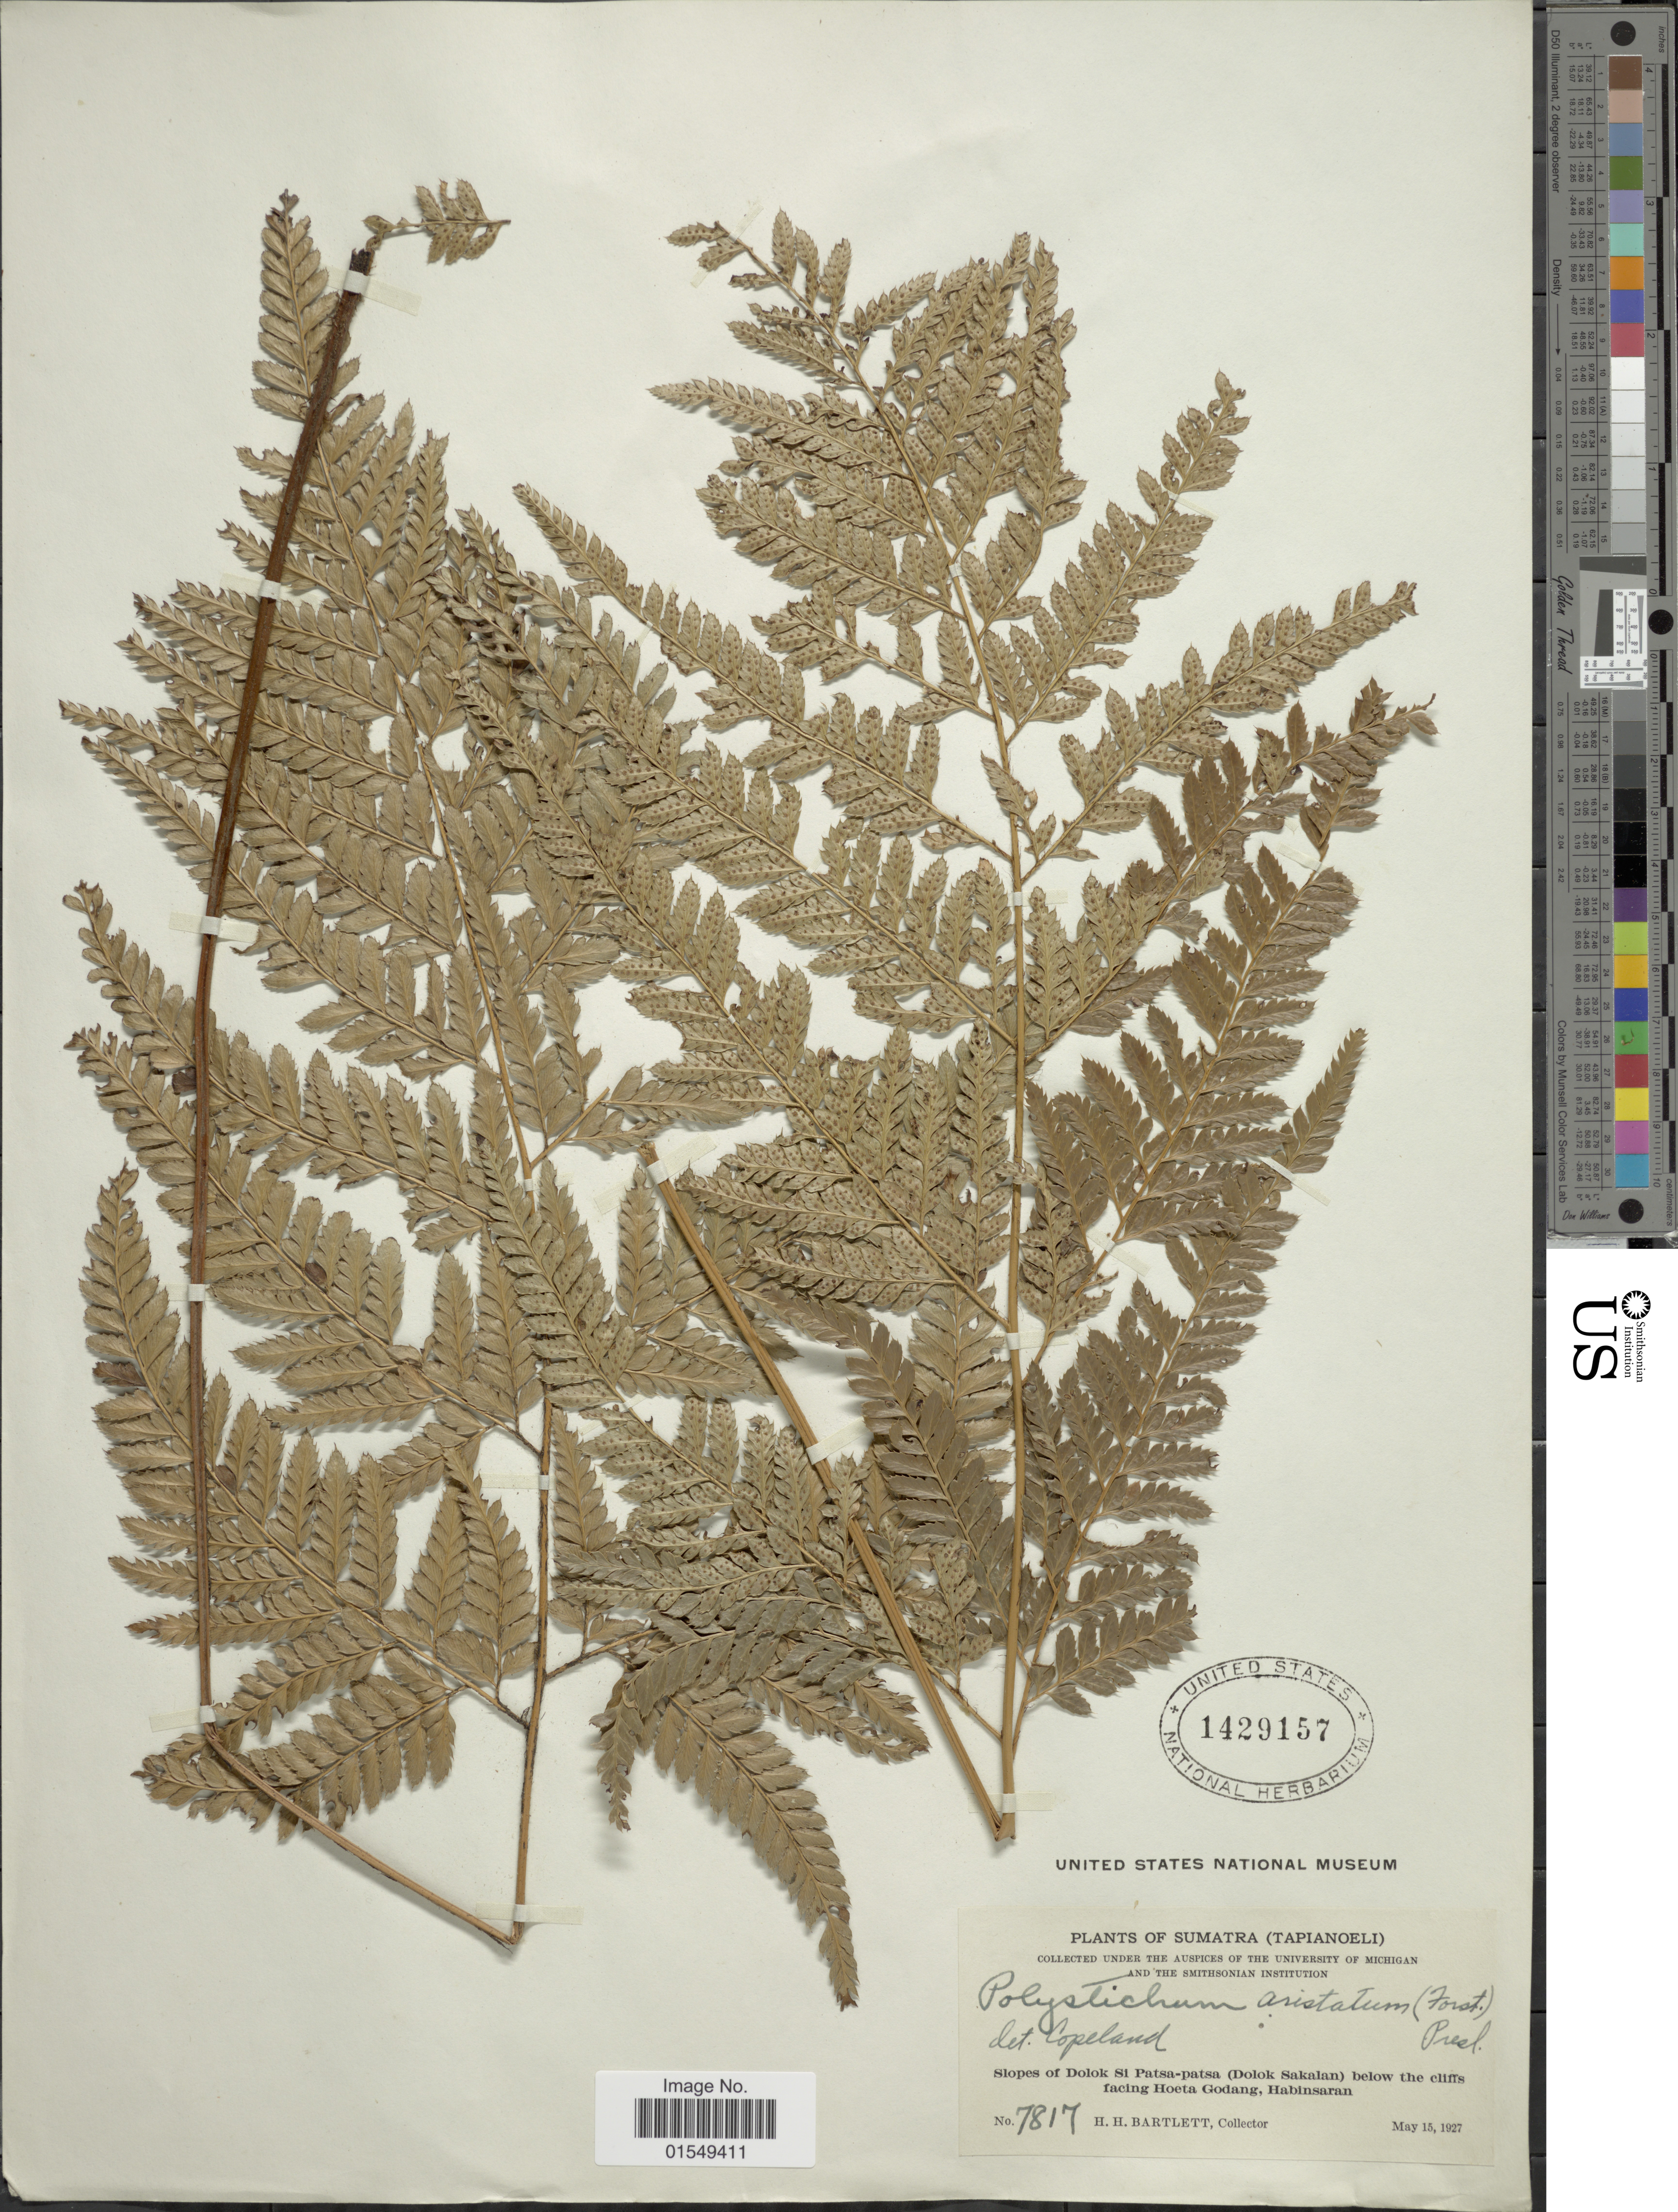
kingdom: Plantae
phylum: Tracheophyta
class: Polypodiopsida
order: Polypodiales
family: Dryopteridaceae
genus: Arachniodes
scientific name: Arachniodes aristata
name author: (G. Forst.) Tindale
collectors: H. H. Bartlett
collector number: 7817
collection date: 1927-05-15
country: Indonesia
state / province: Sumatra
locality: Sumatra (Tapianoeli), slopes of Dolok Si Patsa-patsa (Dolok Sakalan) below the cliffs facing Hoeta Godang, Habinsaran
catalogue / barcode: US 1429157